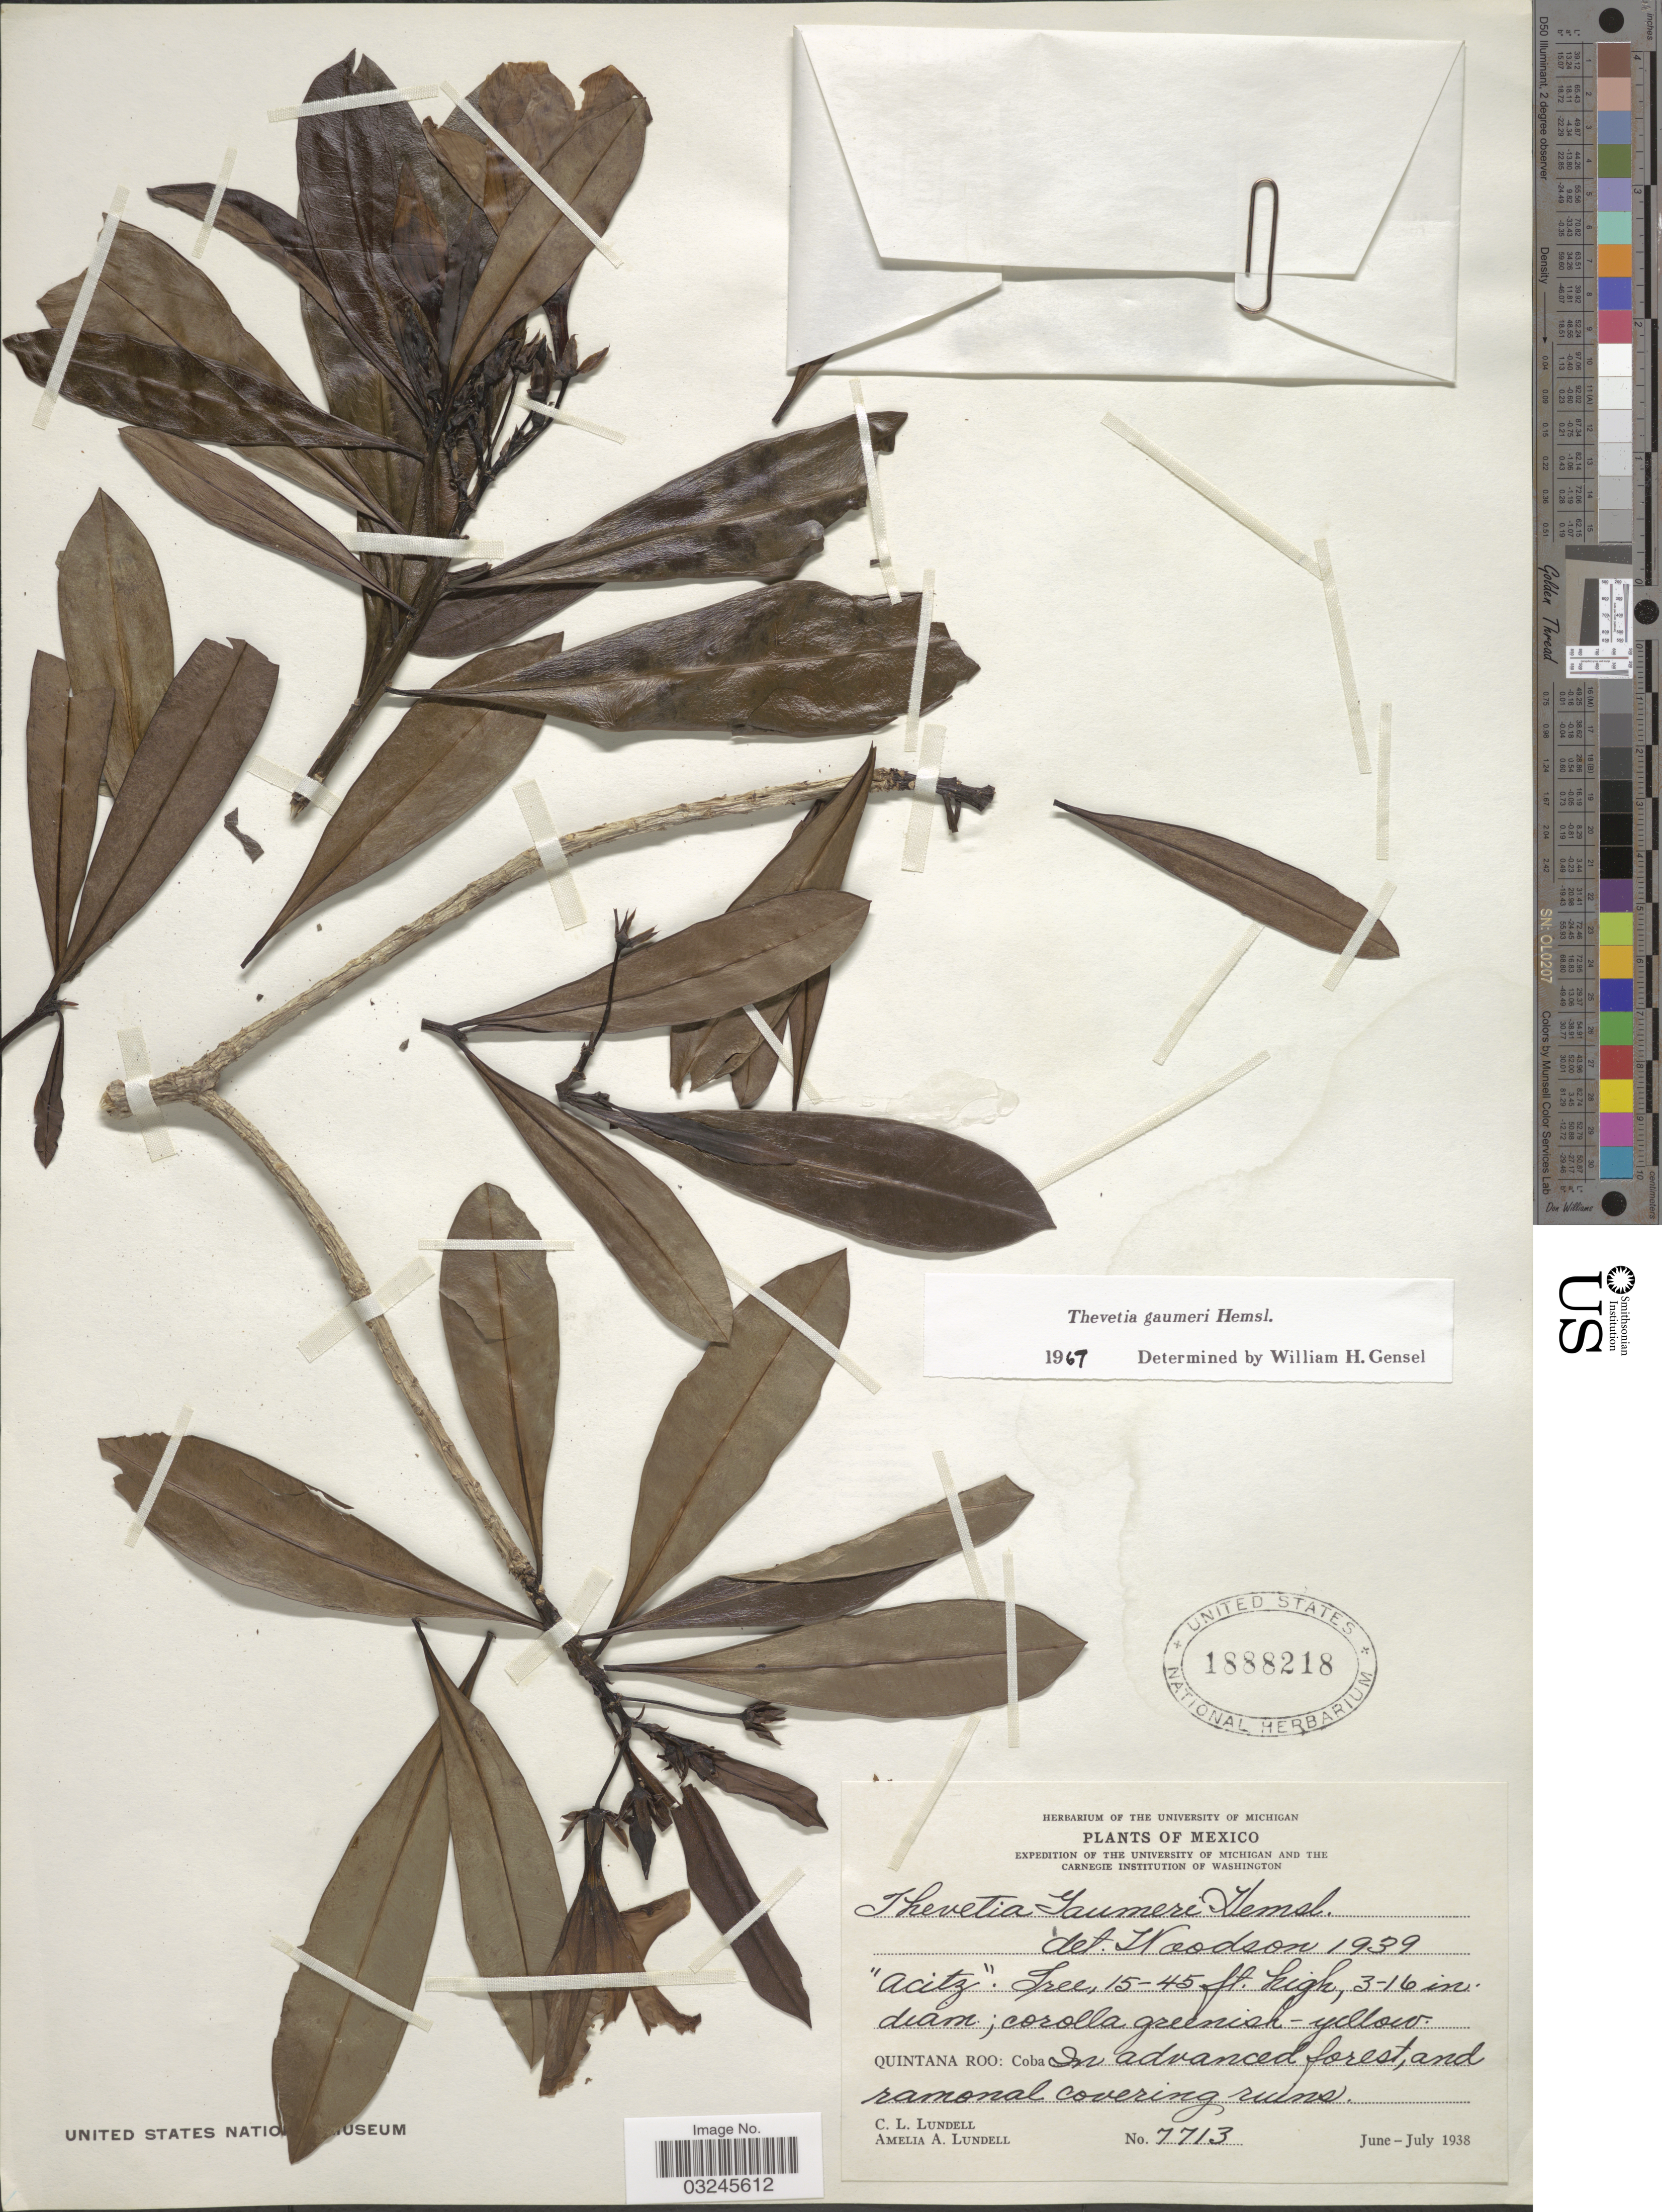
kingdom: Plantae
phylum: Tracheophyta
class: Magnoliopsida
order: Gentianales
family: Apocynaceae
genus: Thevetia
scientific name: Thevetia gaumeri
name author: Hemsl.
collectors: C. L. Lundell & A. A. Lundell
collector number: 7713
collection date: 1938-06/1938-07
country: Mexico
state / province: Quintana Roo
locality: Coba.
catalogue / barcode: US 1888218